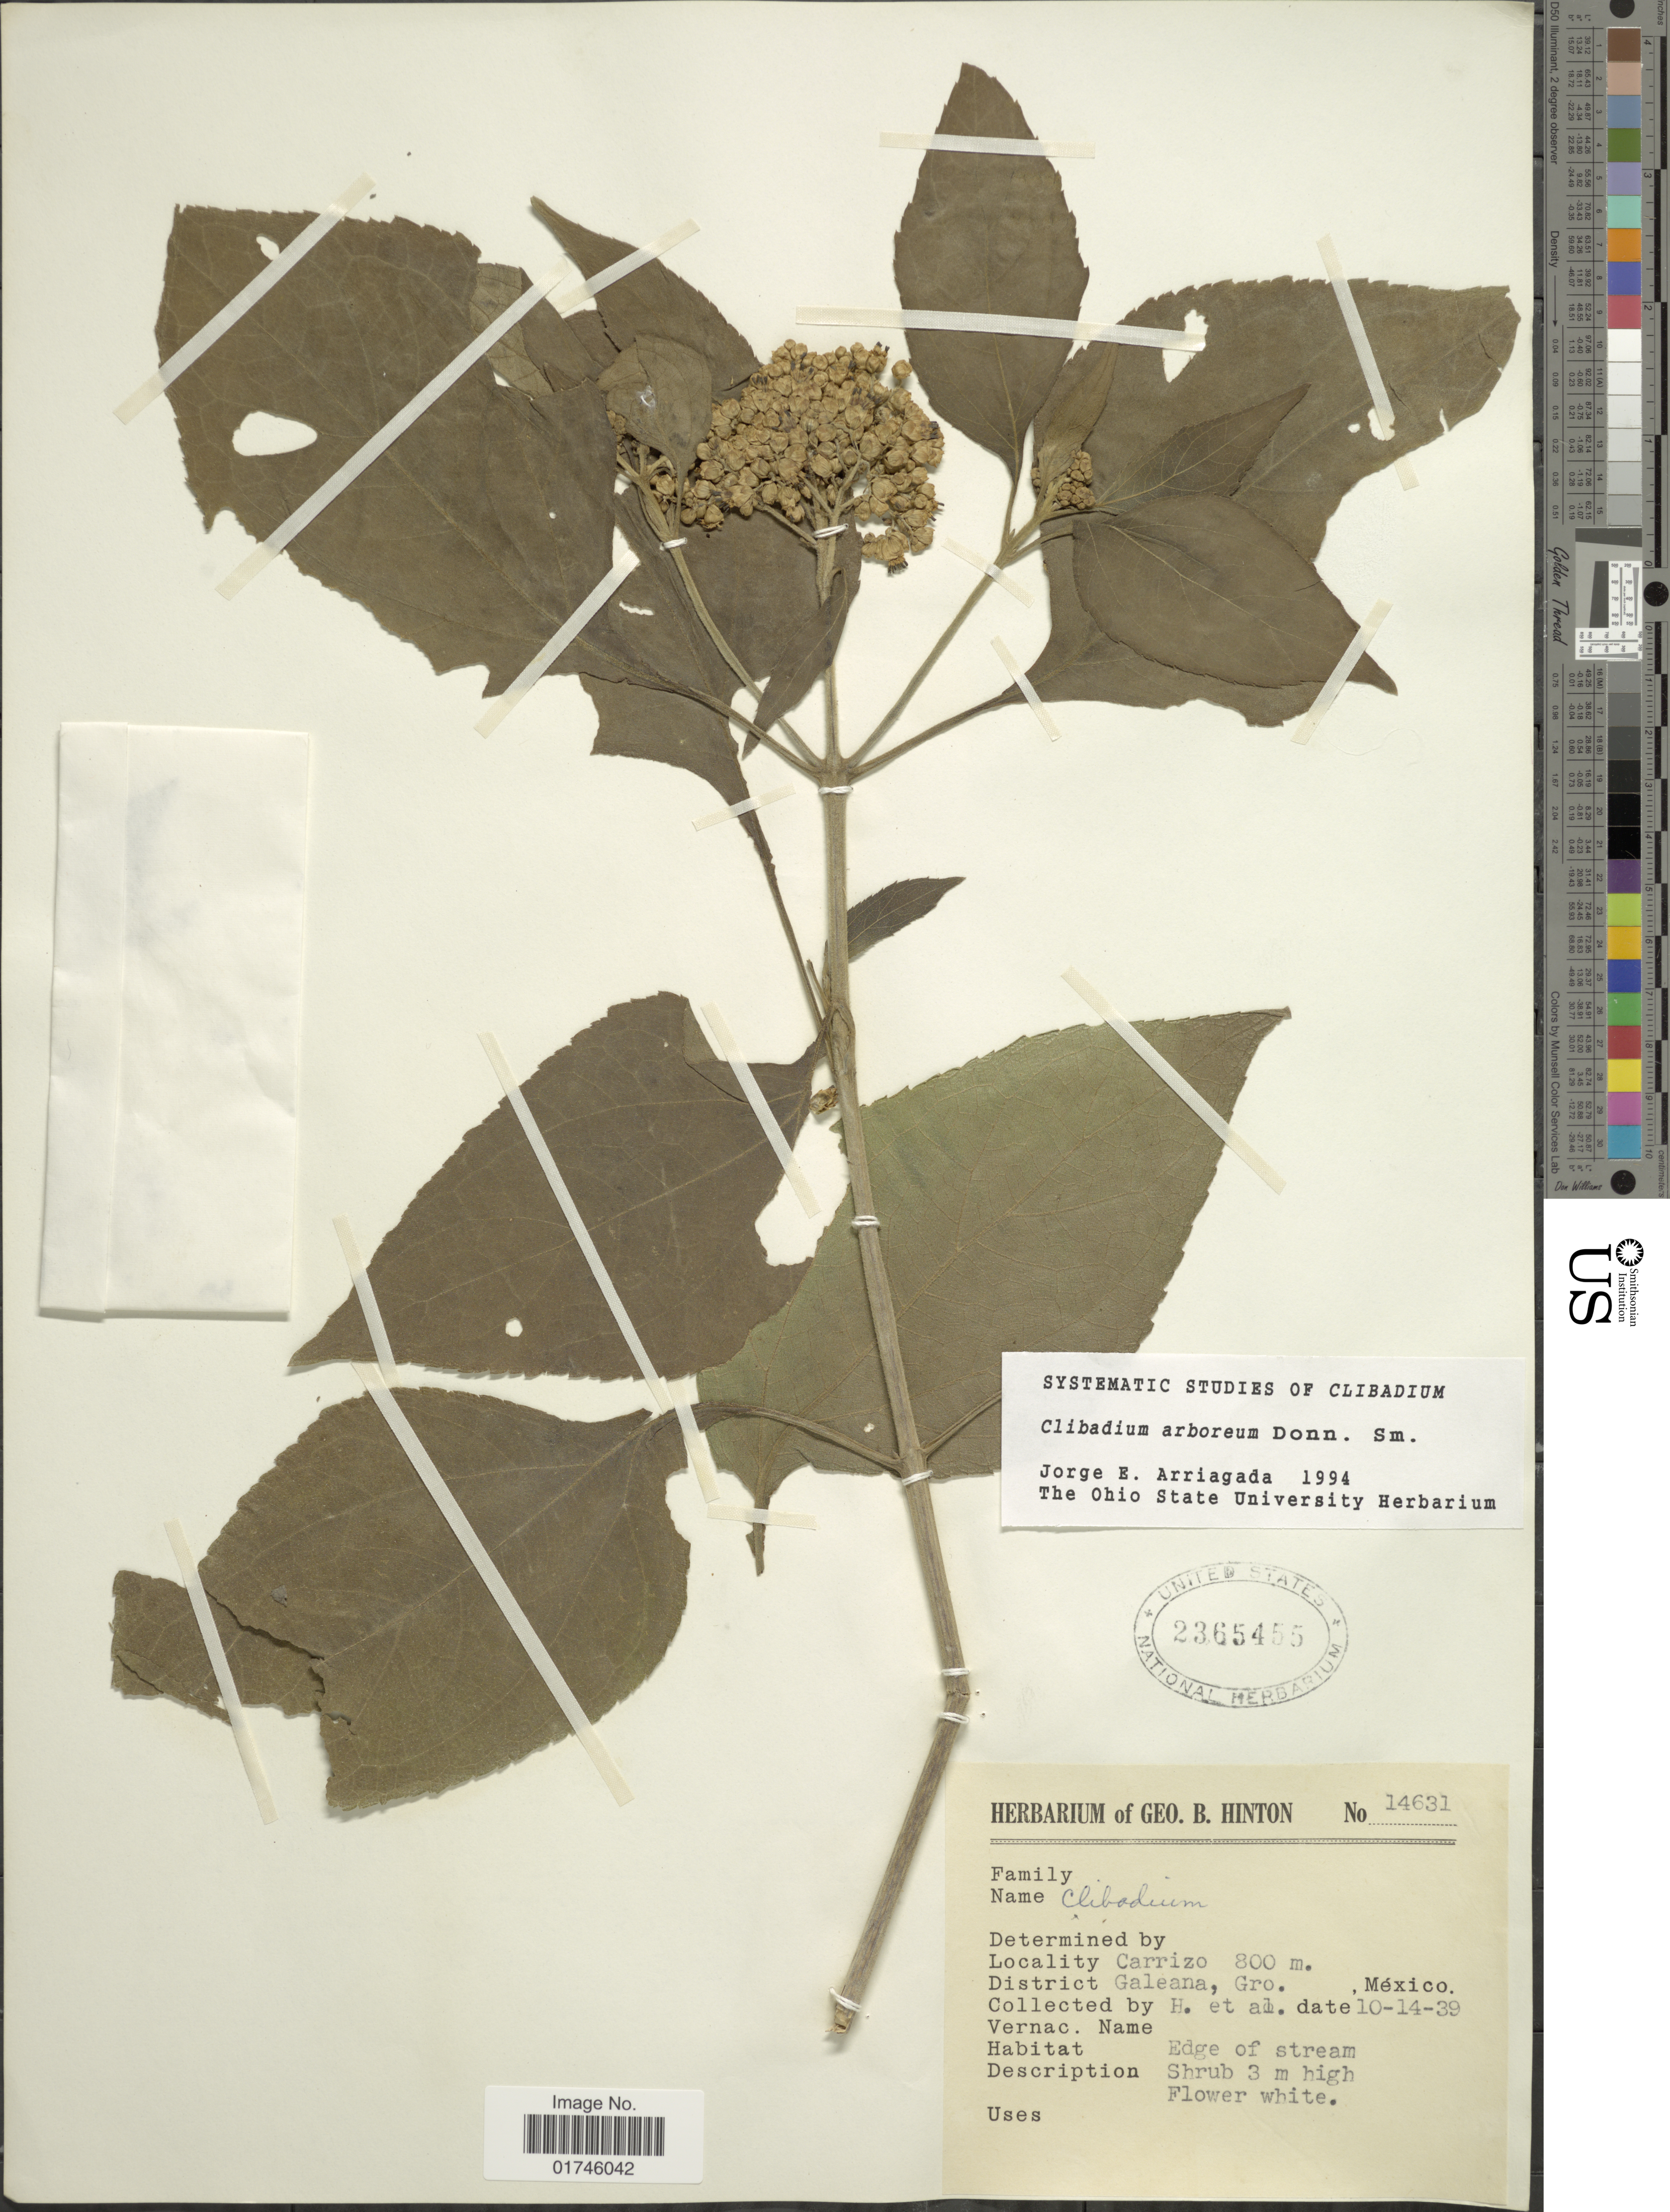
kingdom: Plantae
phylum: Tracheophyta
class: Magnoliopsida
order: Asterales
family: Asteraceae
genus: Clibadium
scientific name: Clibadium arboreum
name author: Donn. Sm.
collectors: G. B. Hinton & et al.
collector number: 14631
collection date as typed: Transcribed d/m/y: 14/10/39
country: Mexico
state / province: Guerrero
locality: Carrizo , Galeana, Gro.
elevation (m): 800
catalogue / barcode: US 23654655